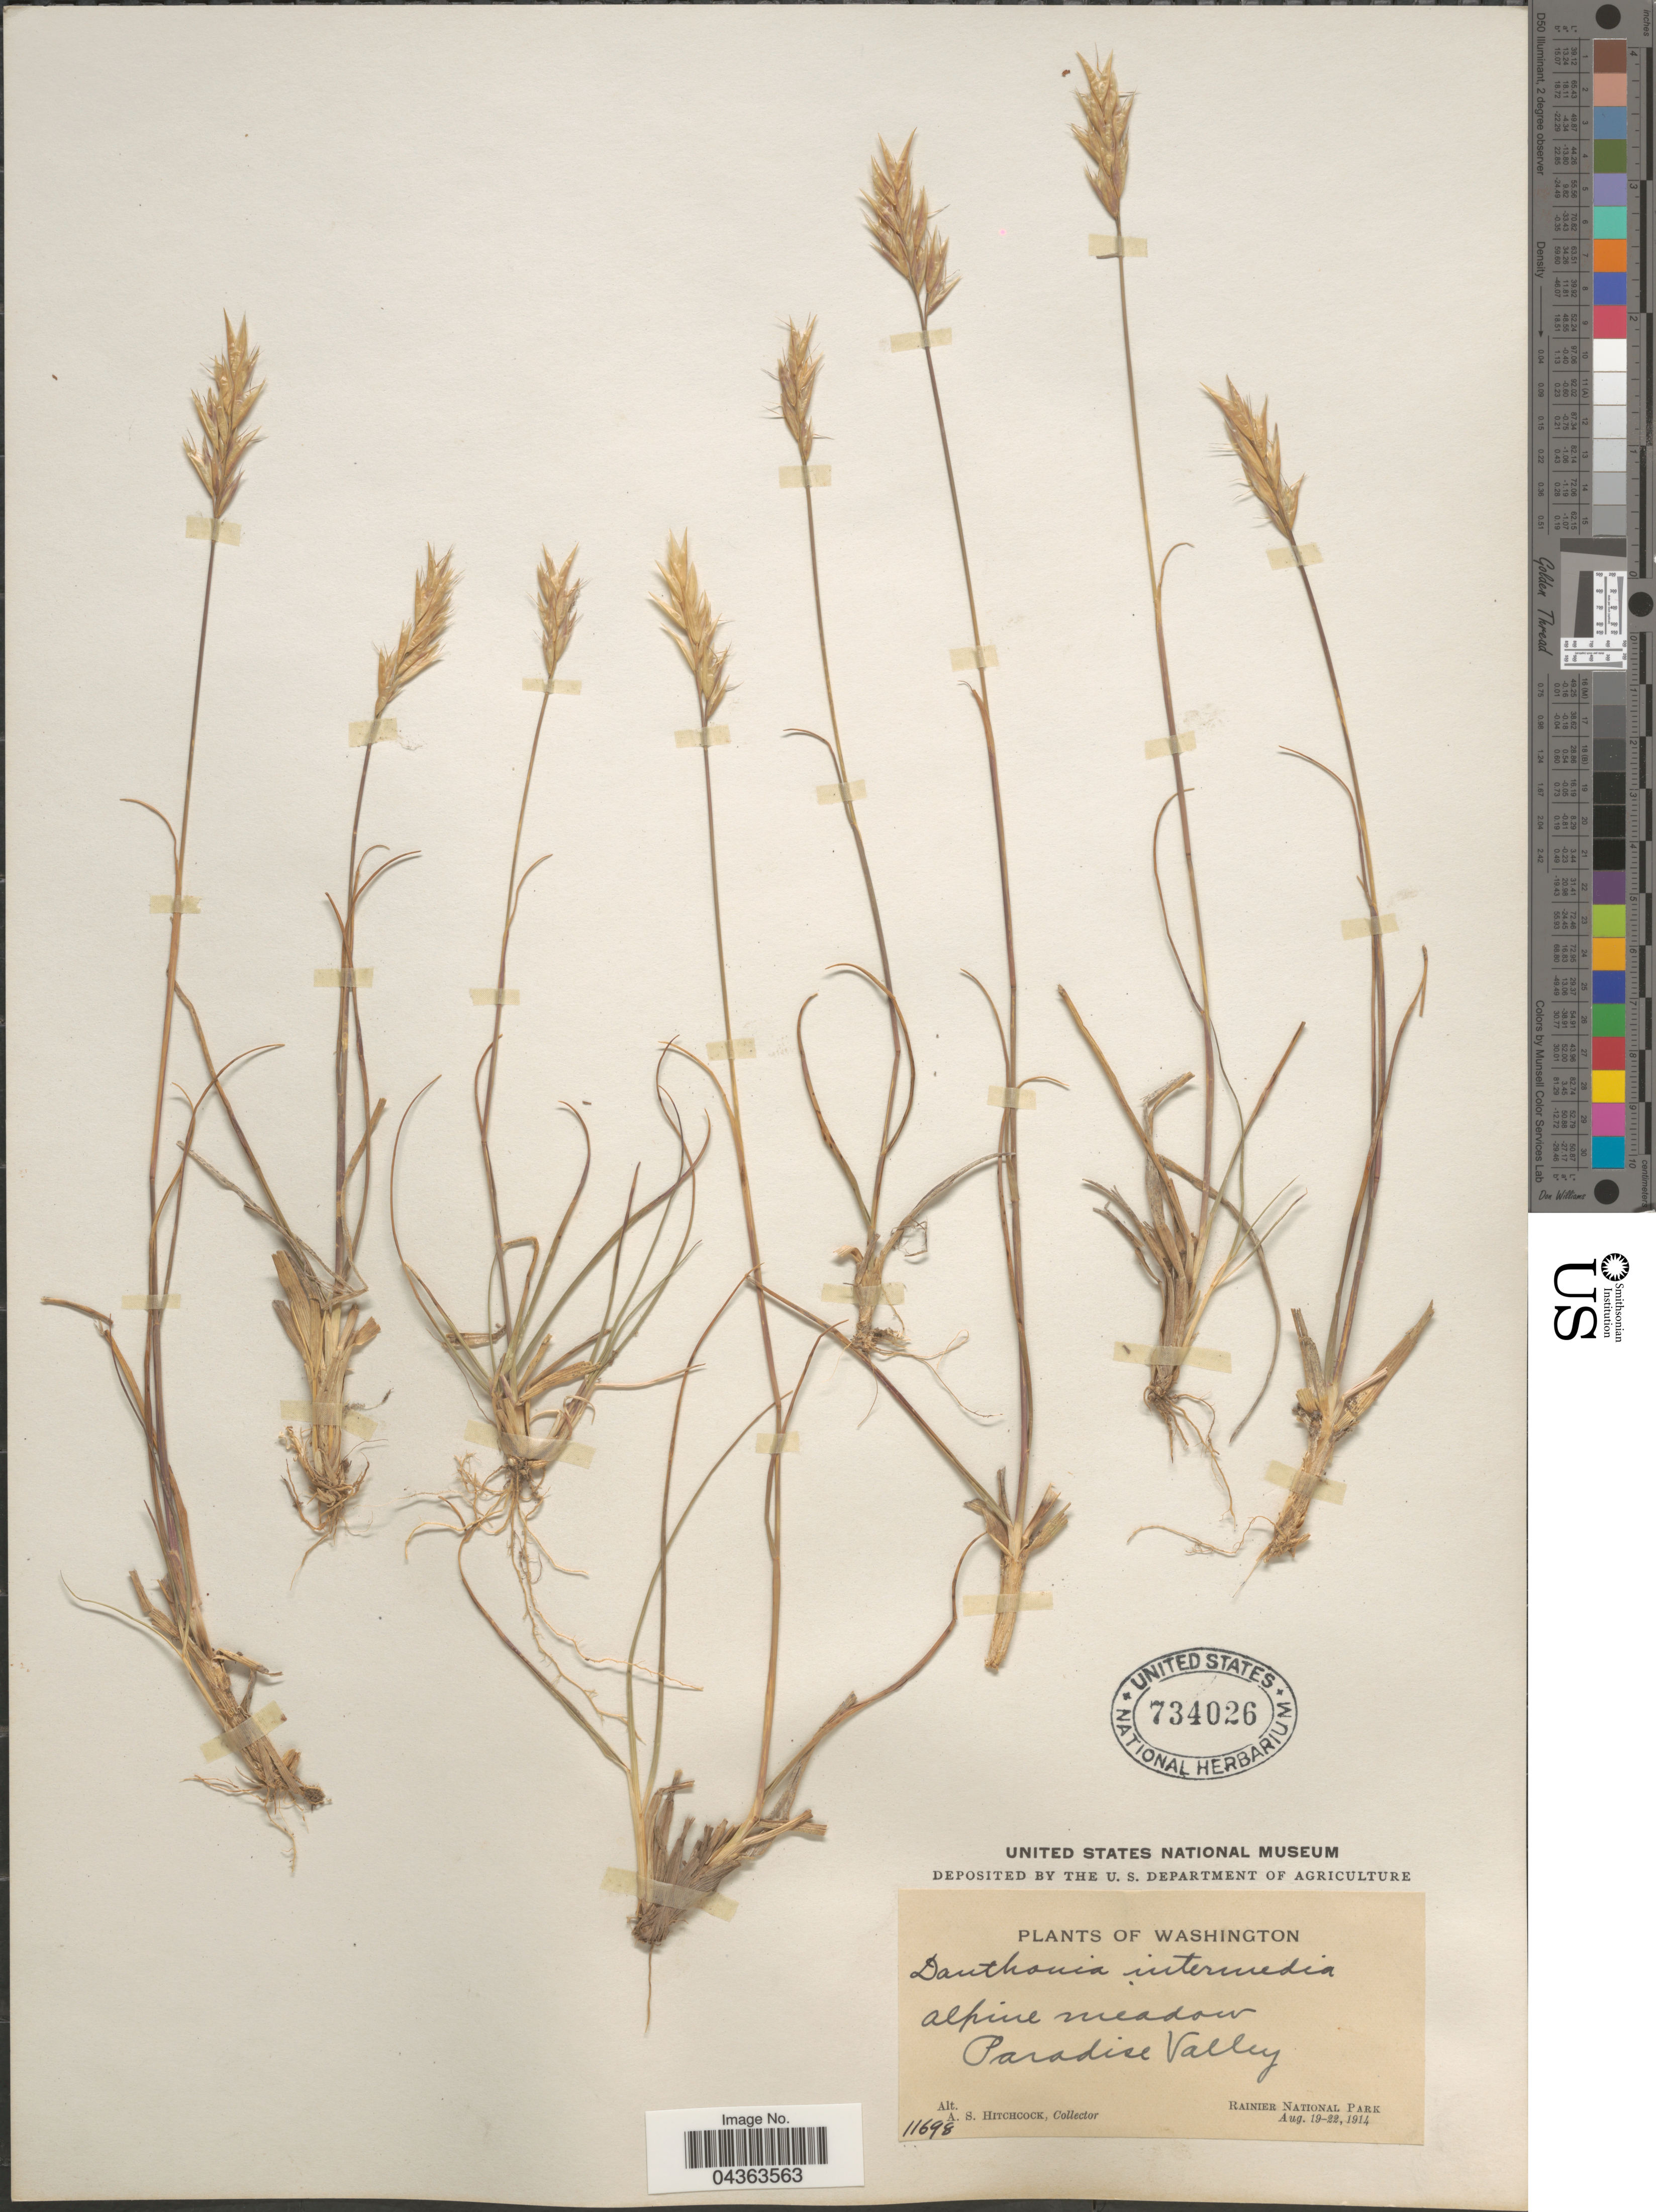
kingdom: Plantae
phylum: Tracheophyta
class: Liliopsida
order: Poales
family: Poaceae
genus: Danthonia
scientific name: Danthonia intermedia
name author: Vasey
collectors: A. S. Hitchcock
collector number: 11698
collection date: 1914-08-19/1914-08-22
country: United States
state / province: Washington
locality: Alpine meadow. Paradise Valley. Rainier National Park.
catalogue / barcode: US 734026